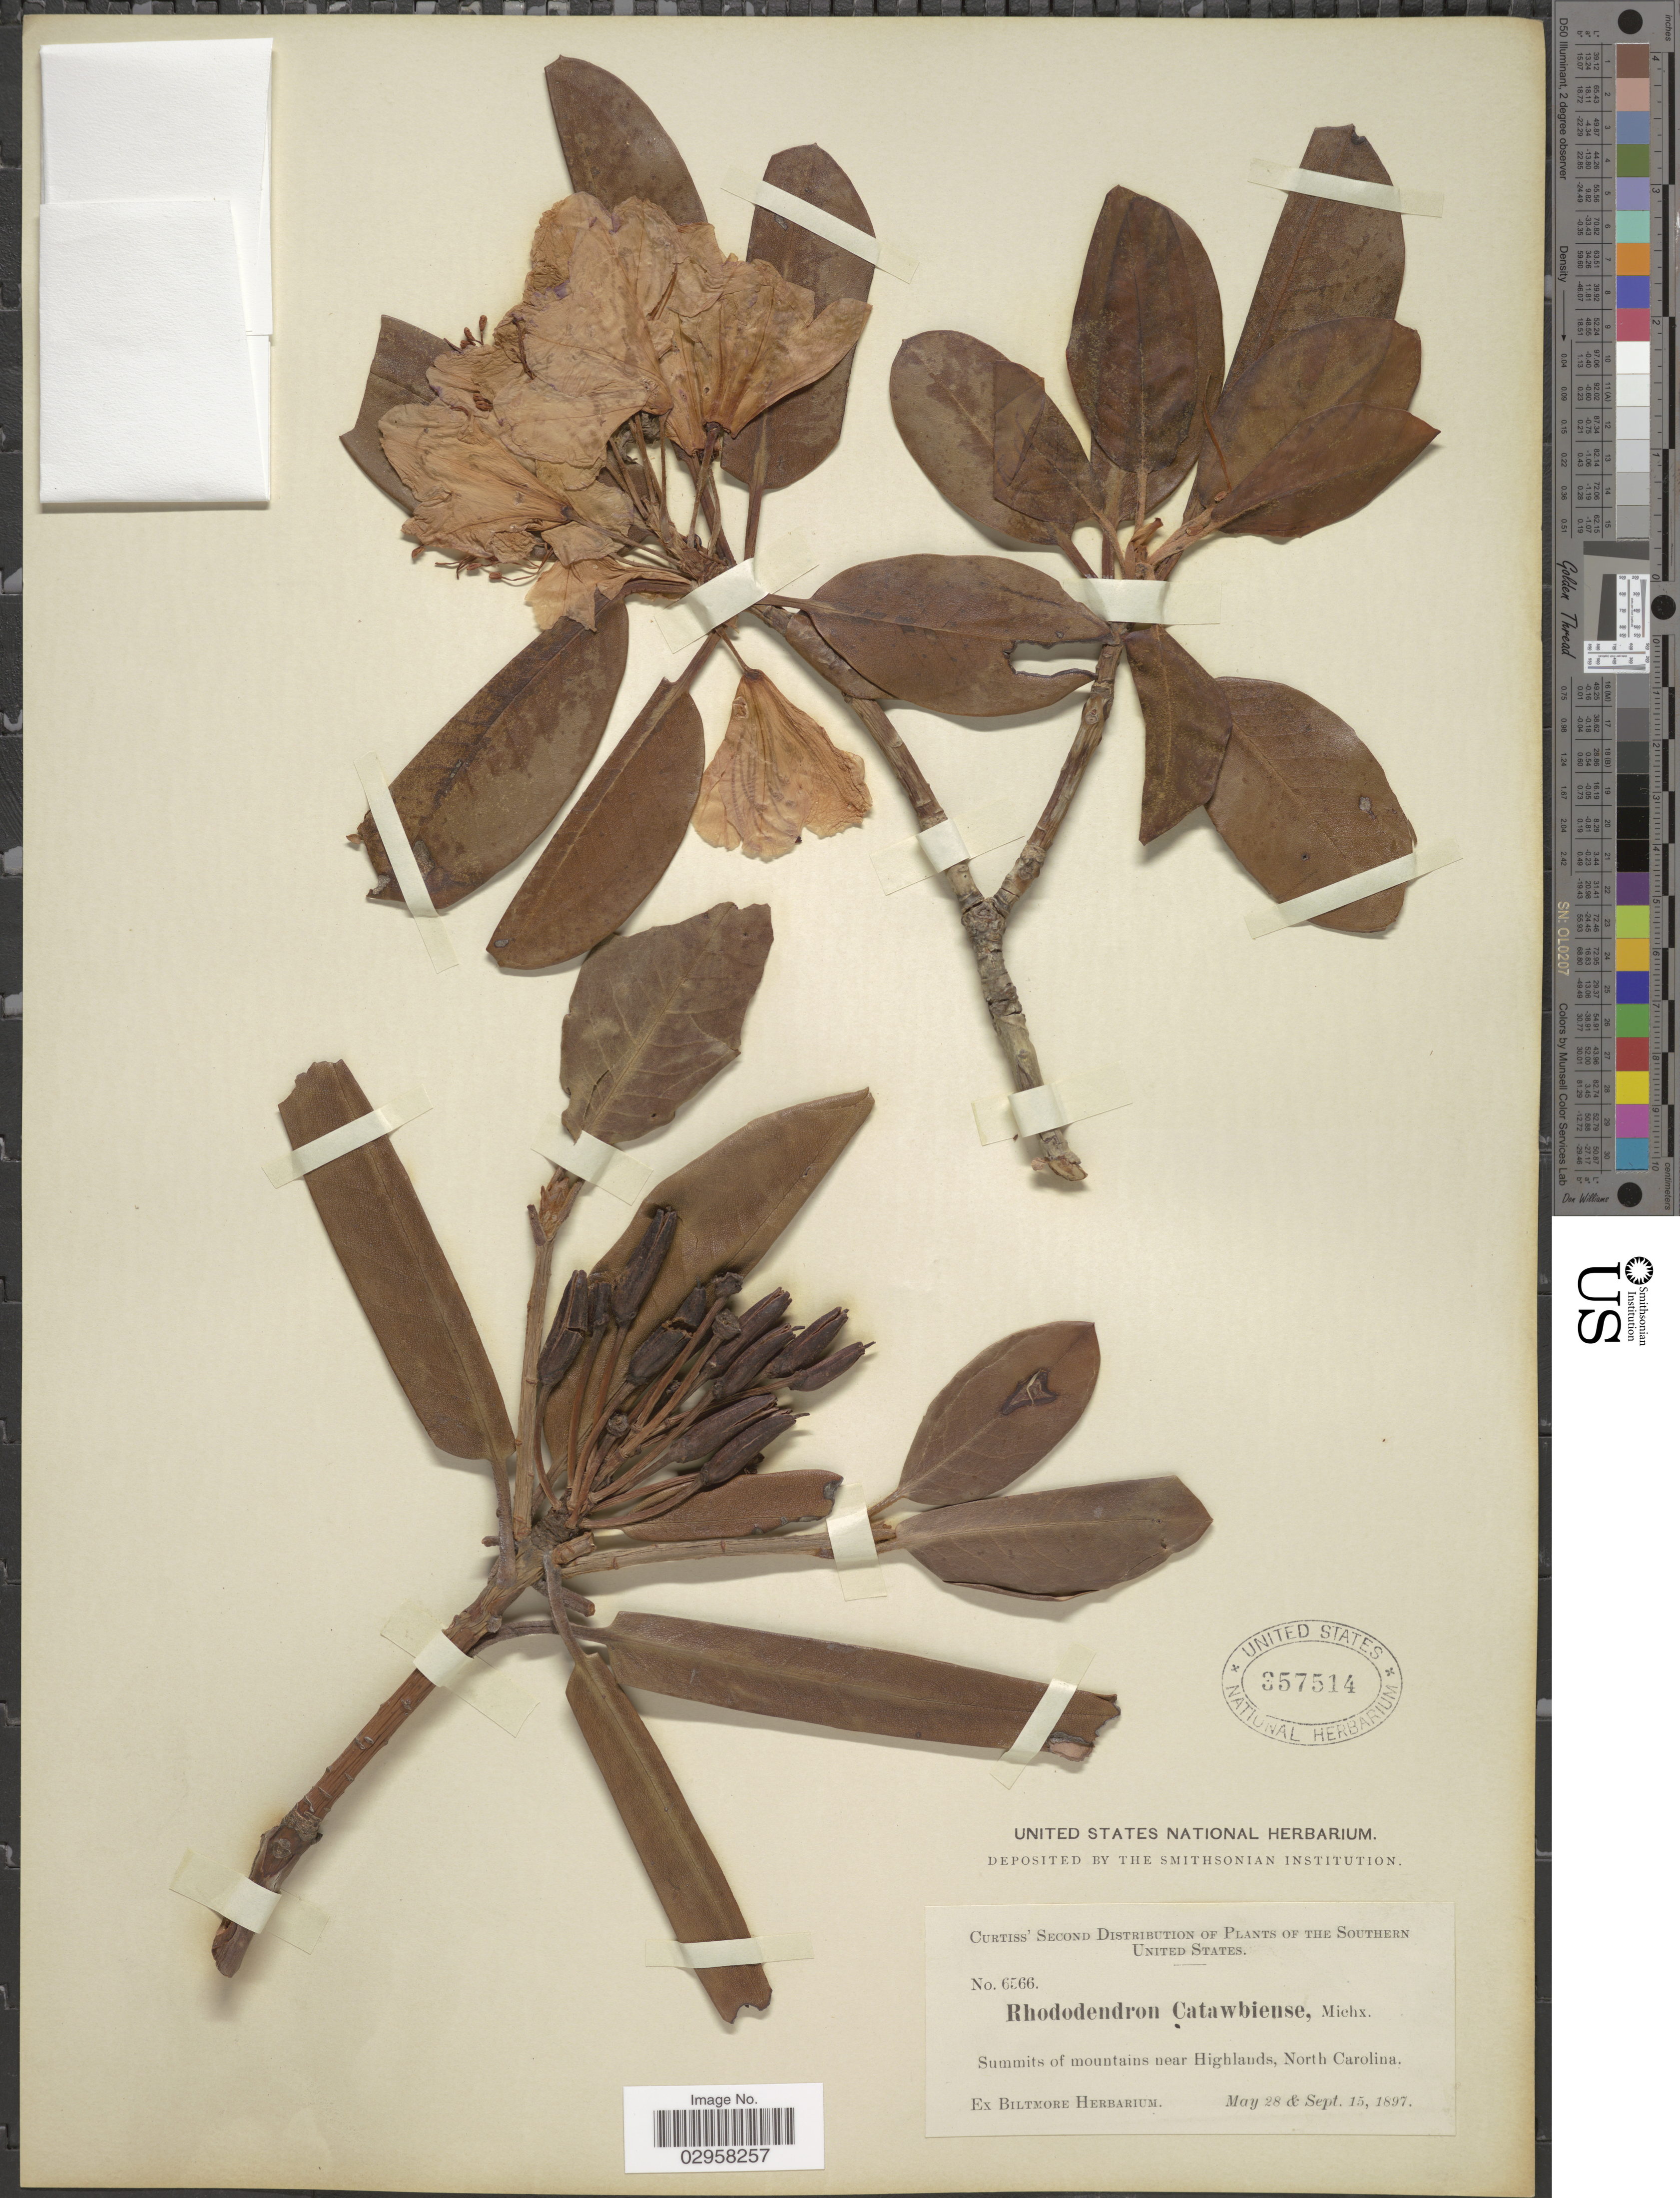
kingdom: Plantae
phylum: Tracheophyta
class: Magnoliopsida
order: Ericales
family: Ericaceae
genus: Rhododendron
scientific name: Rhododendron catawbiense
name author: Michx.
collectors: ex herb. Biltmore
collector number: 6566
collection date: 1897-05-28/1897-09-15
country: United States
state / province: North Carolina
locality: Southern United States. Summits of mountains near Highlands.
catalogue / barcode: US 357514